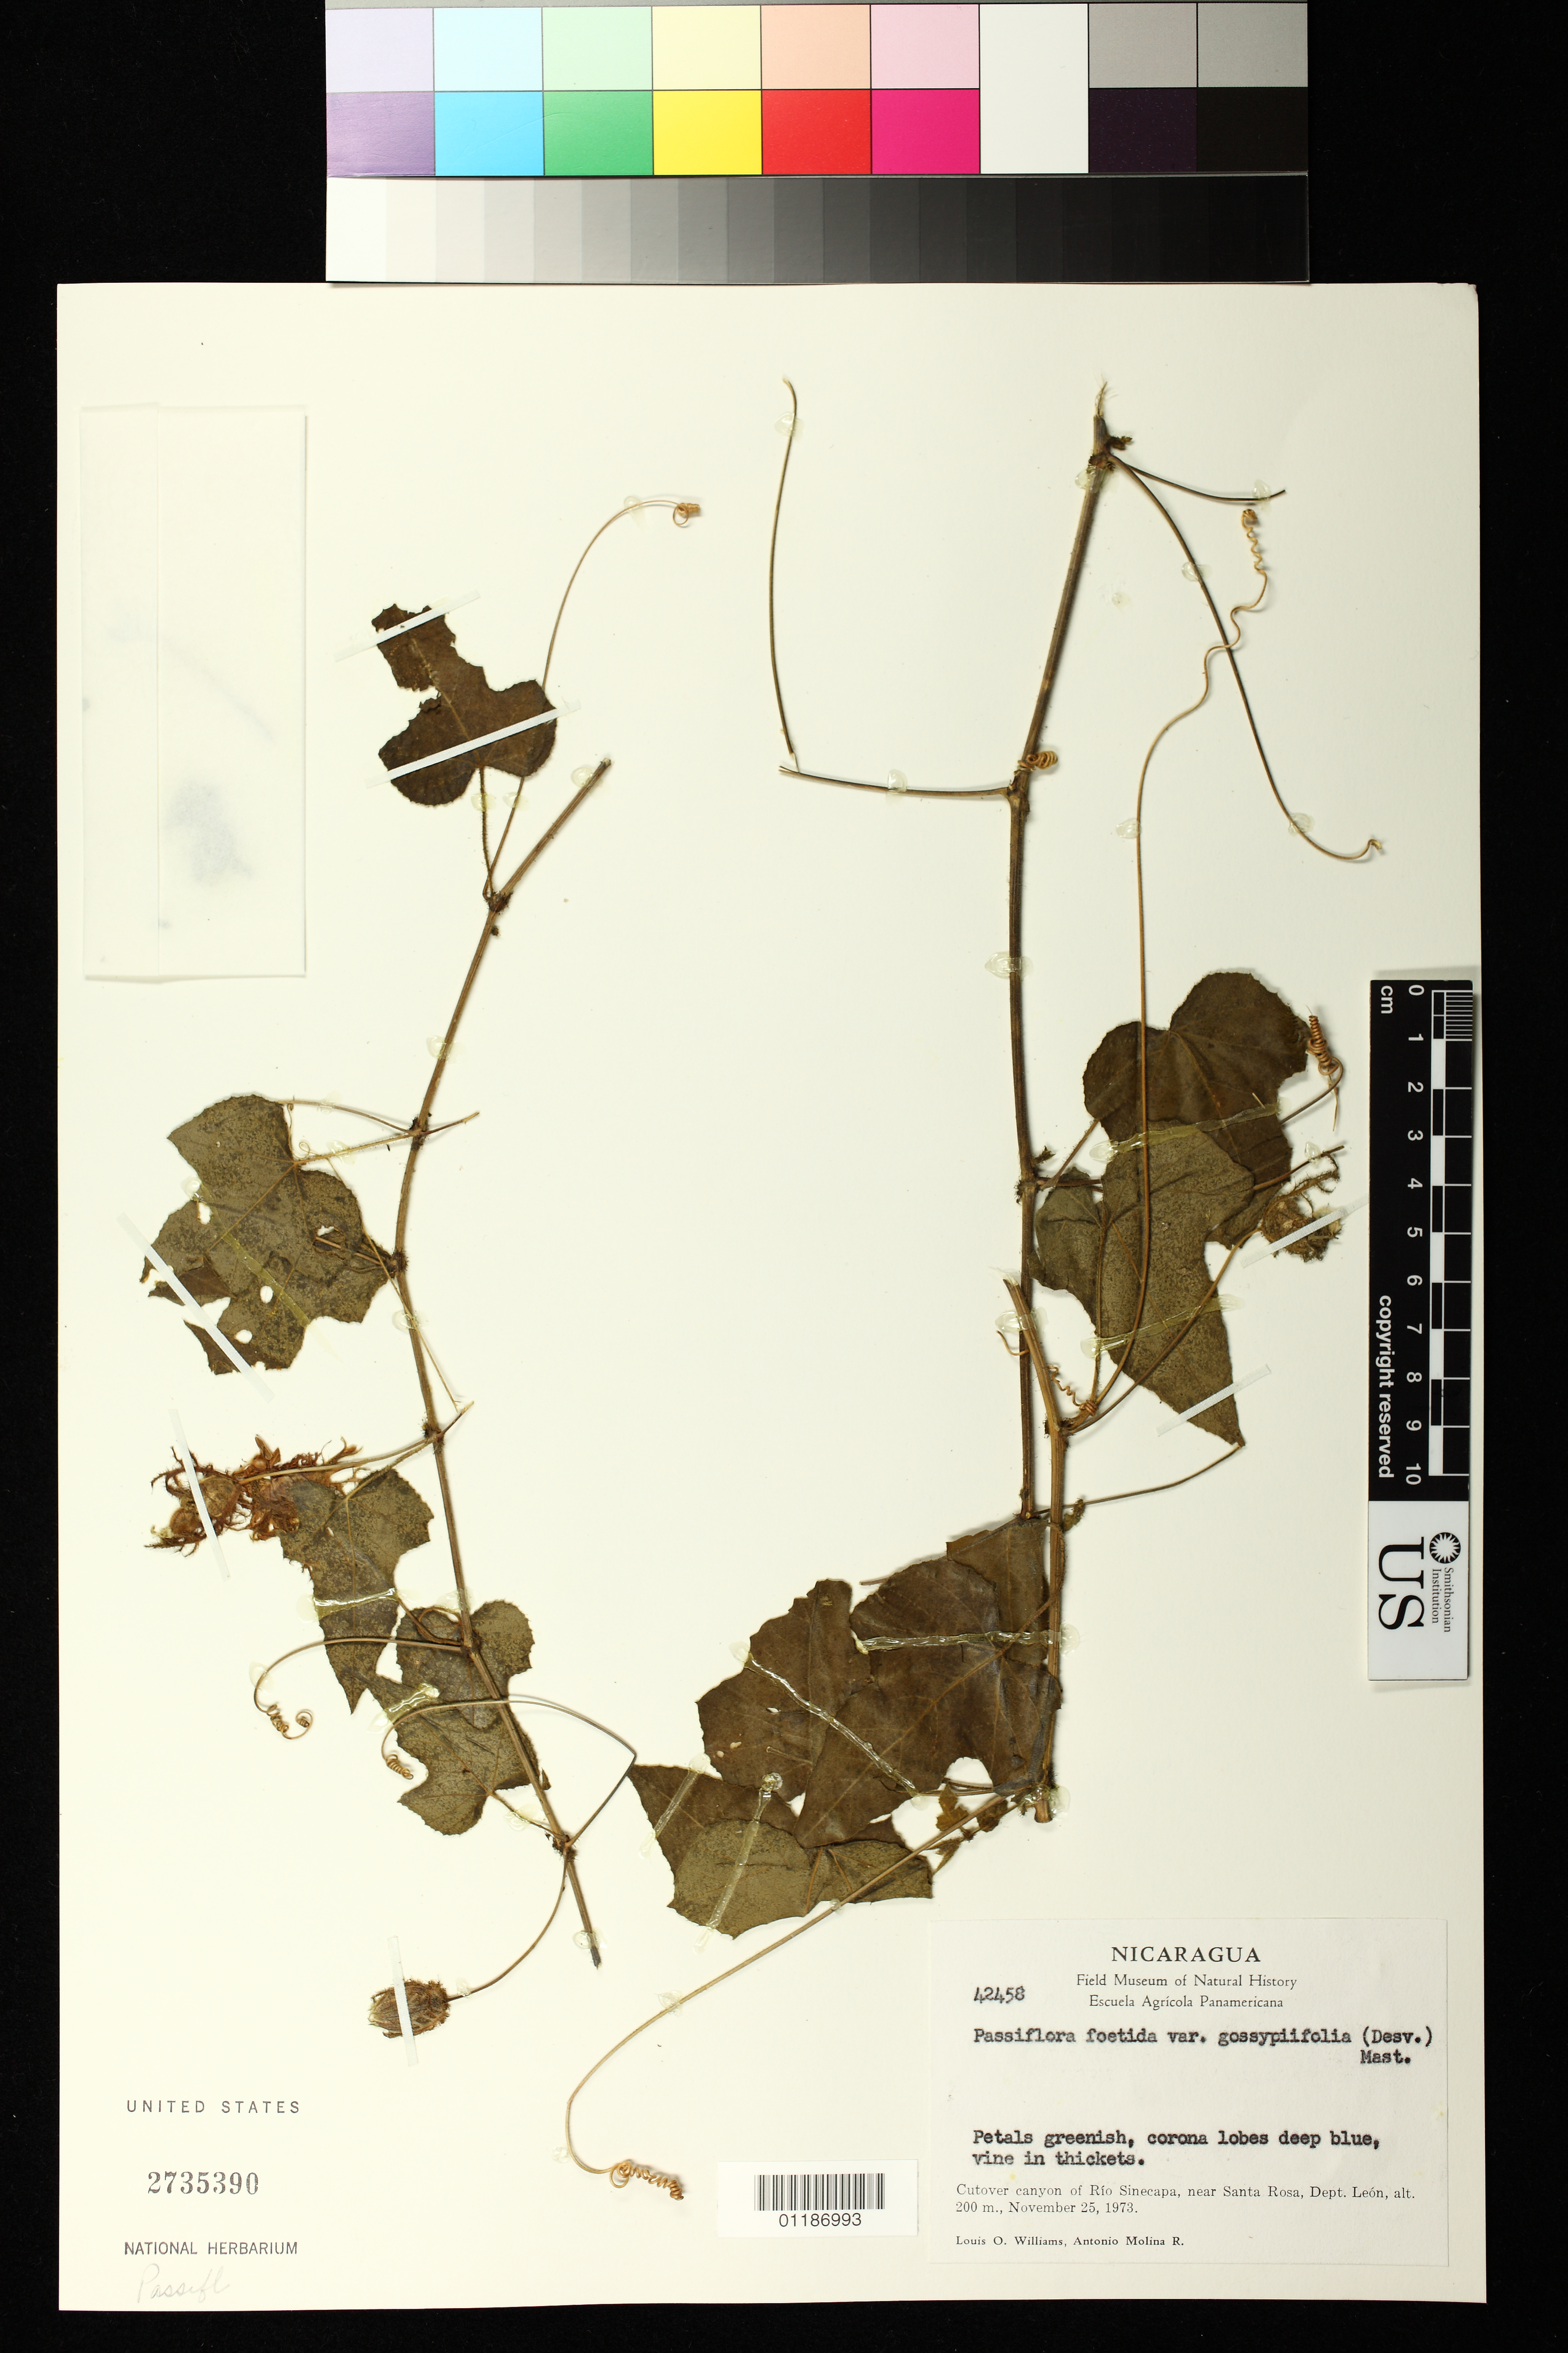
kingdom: Plantae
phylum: Tracheophyta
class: Magnoliopsida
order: Malpighiales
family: Passifloraceae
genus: Passiflora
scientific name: Passiflora foetida var. gossypiifolia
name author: (Desv.) Mast.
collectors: L. O. Williams & A. Molina R.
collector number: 42458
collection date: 1973-11-25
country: Nicaragua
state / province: León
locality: Cutover canyon of Rio Sinecapa, near Santa Rosa.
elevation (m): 200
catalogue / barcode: US 2735390